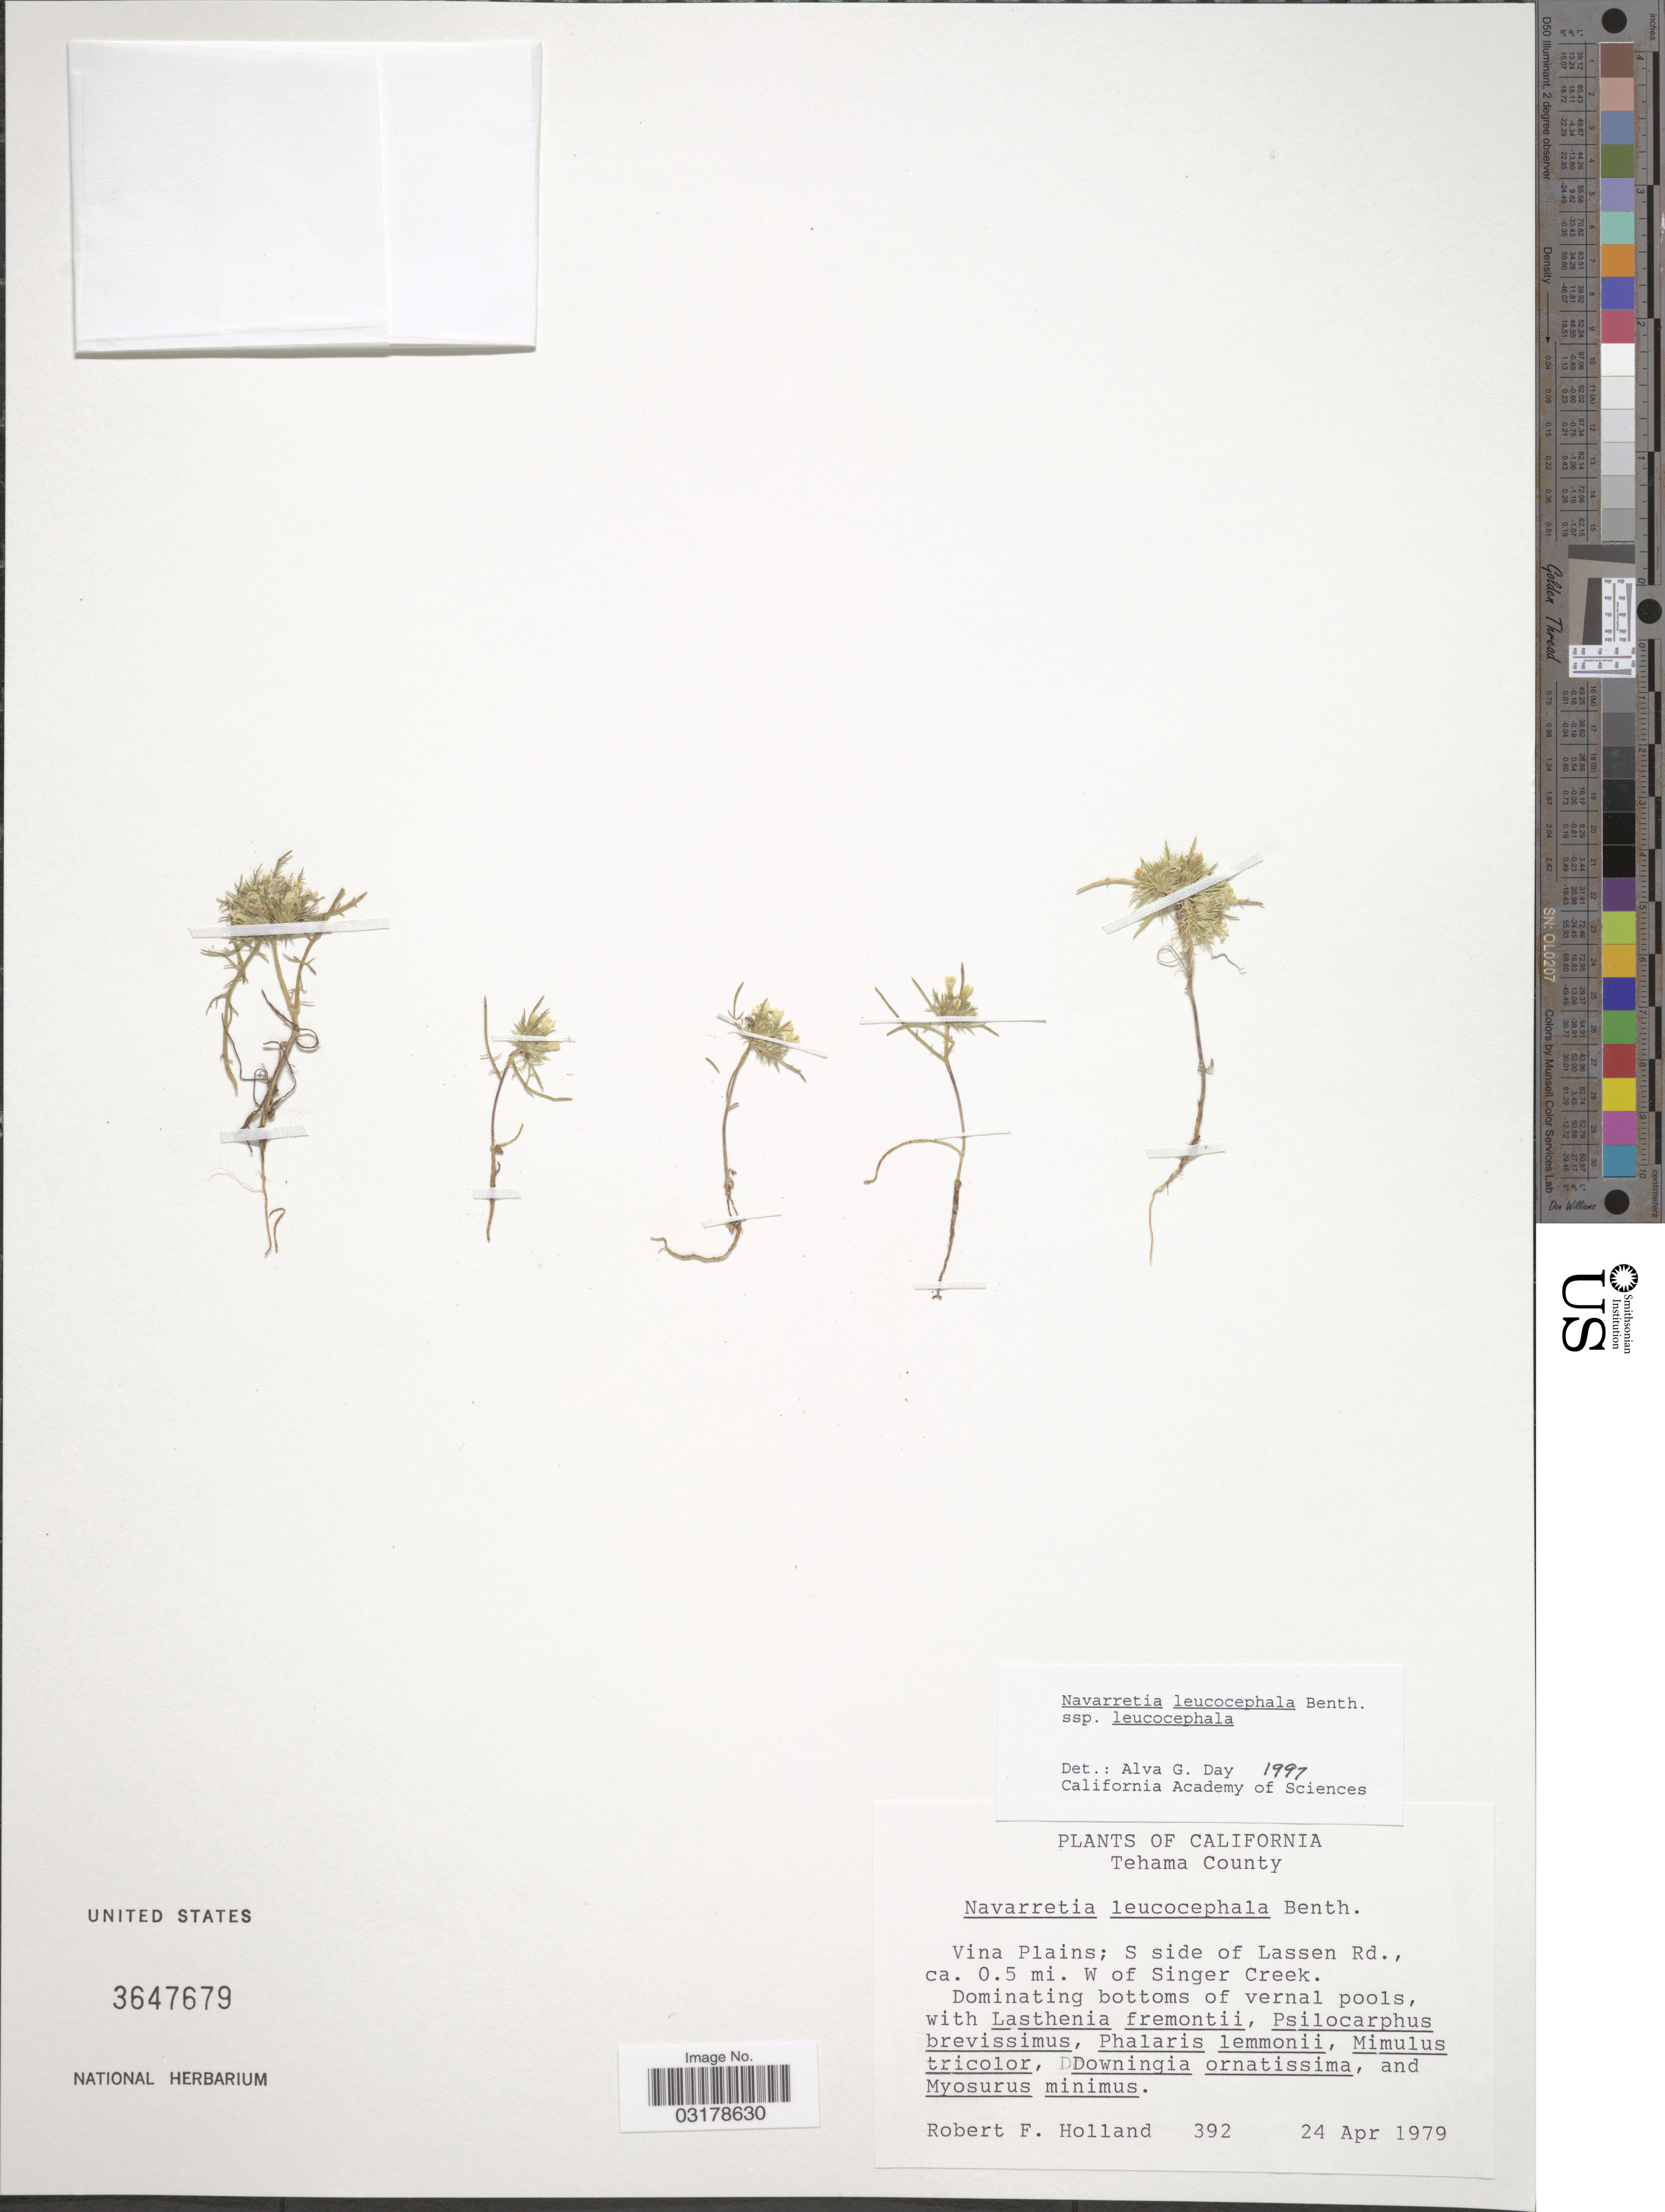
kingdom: Plantae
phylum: Tracheophyta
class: Magnoliopsida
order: Ericales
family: Polemoniaceae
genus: Navarretia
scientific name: Navarretia leucocephala subsp. leucocephala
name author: Benth.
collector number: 392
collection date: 1979-04-24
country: United States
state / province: California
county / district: Tehama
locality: Tehama County. Vina Plains; S side of Lassen Rd., ca. 0.5 mi. W of Singer Creek.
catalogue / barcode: US 3647679